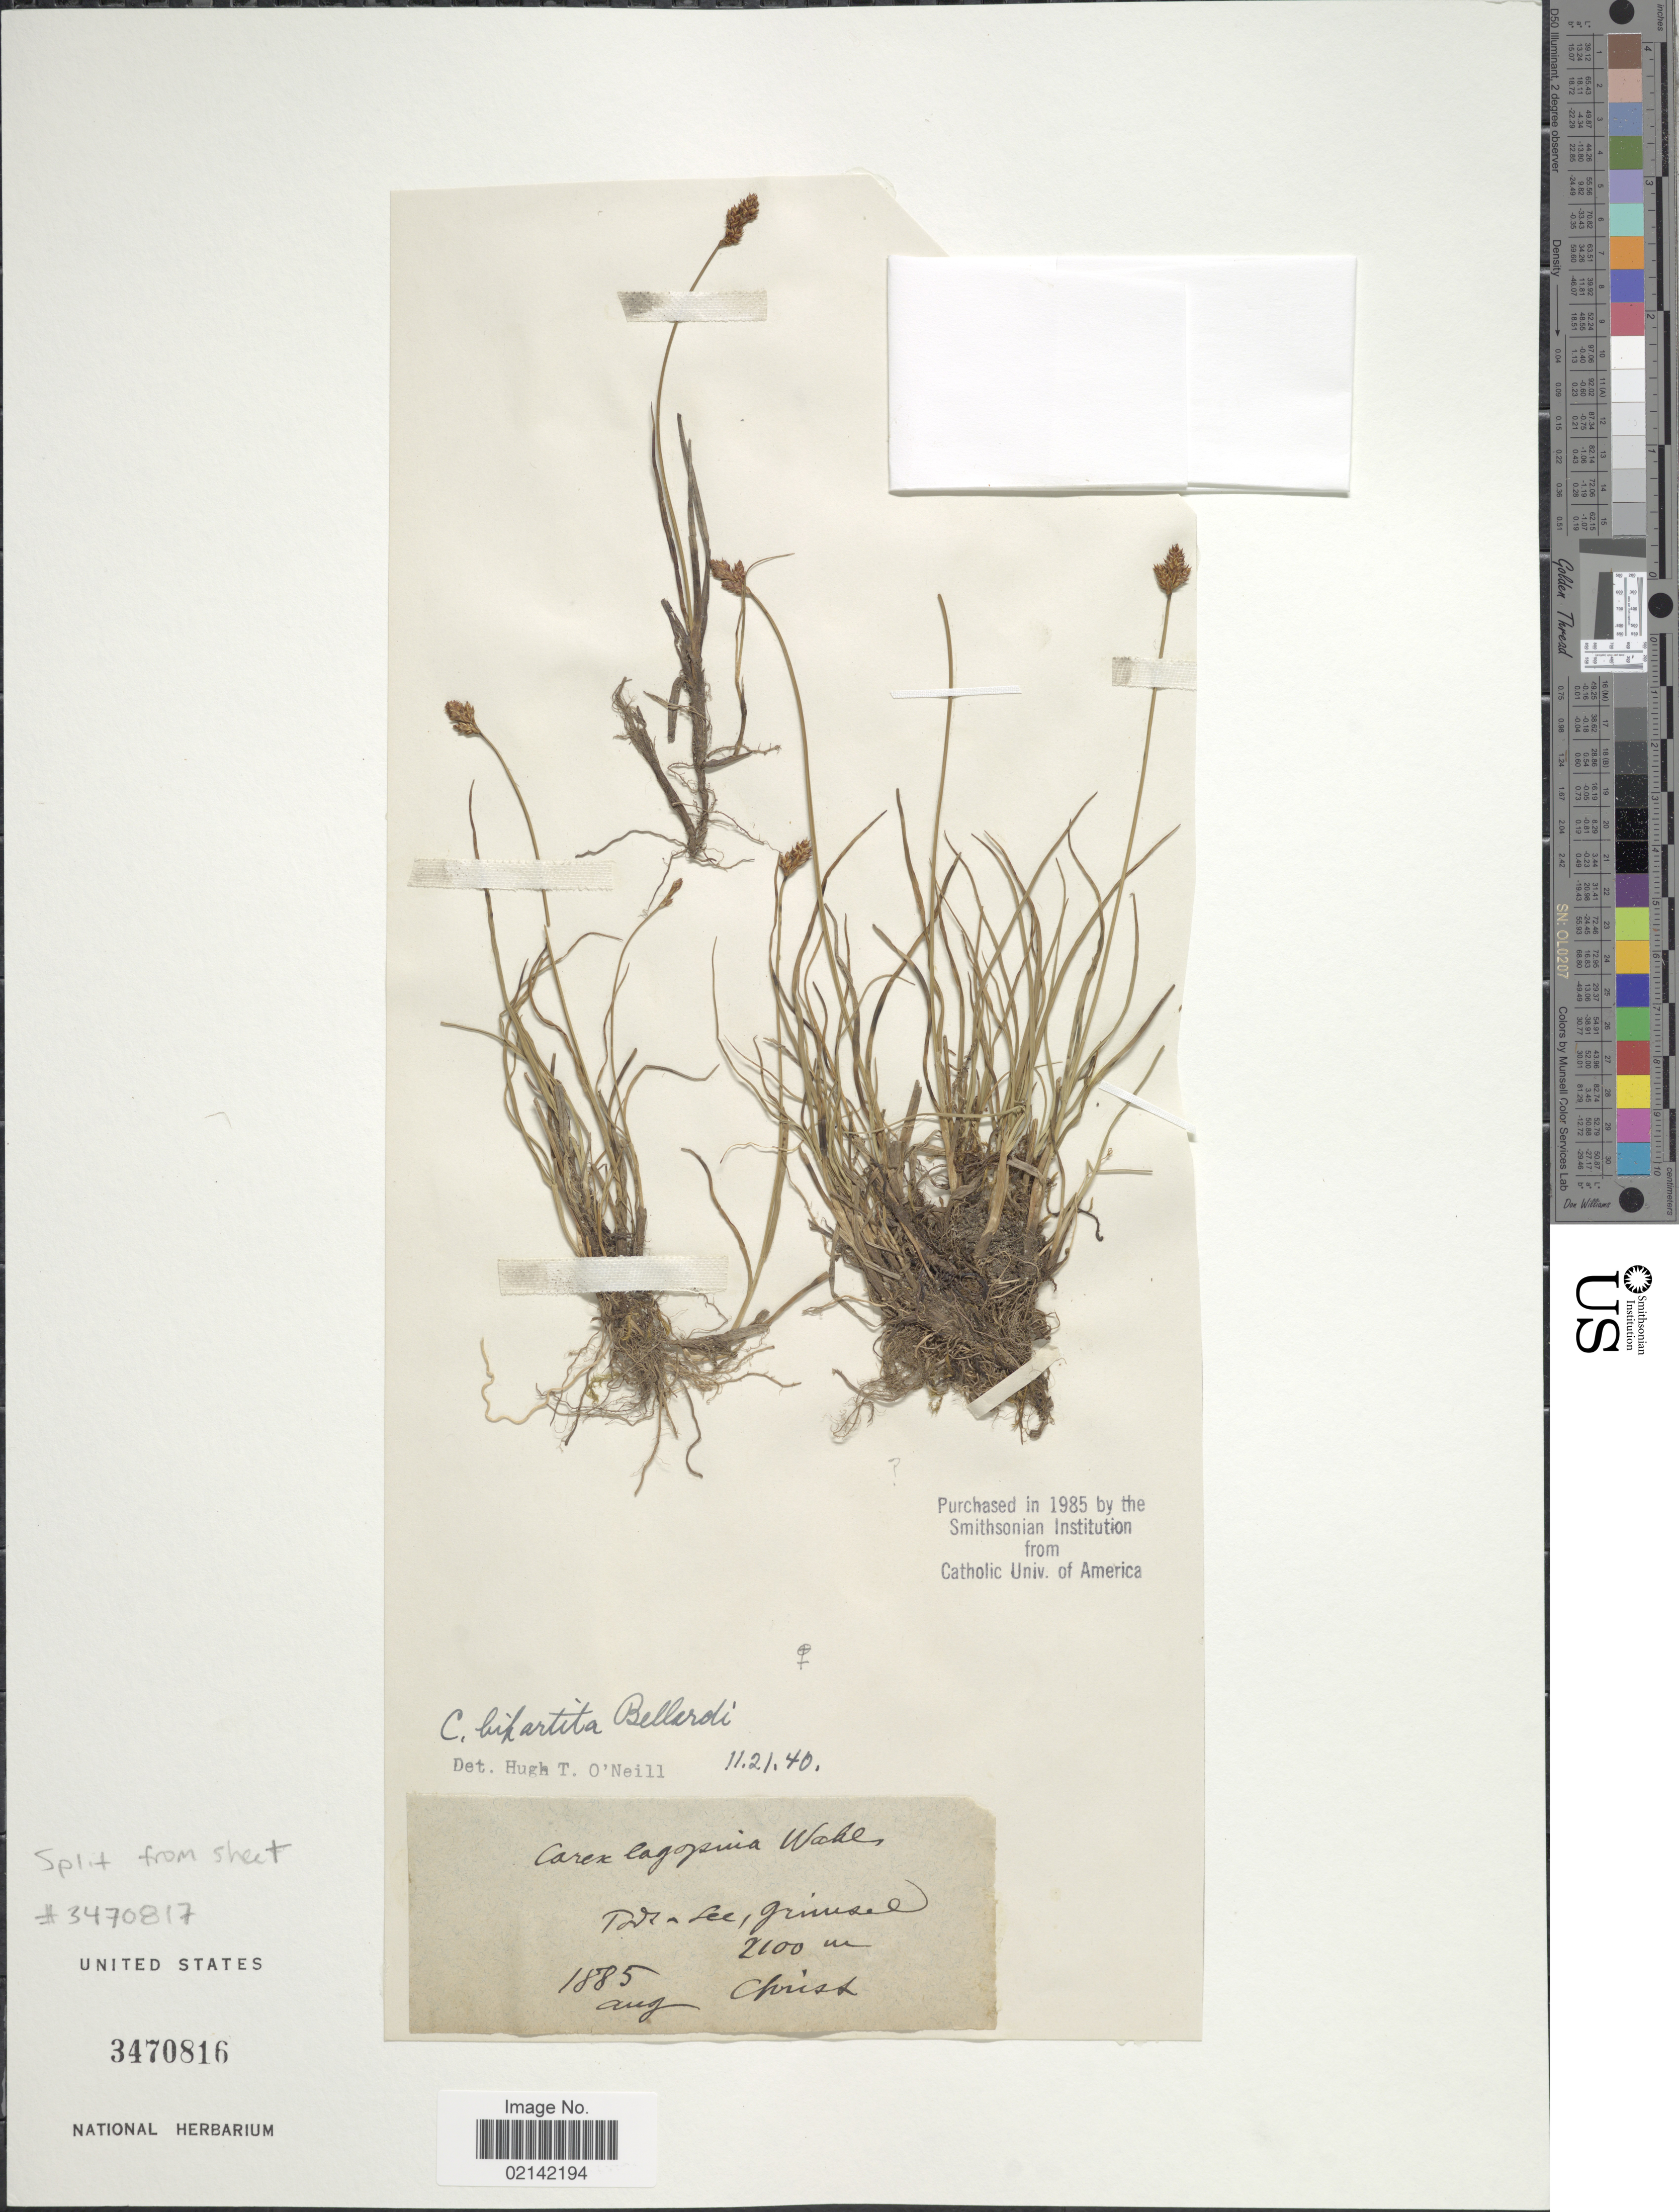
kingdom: Plantae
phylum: Tracheophyta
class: Liliopsida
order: Poales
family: Cyperaceae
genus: Carex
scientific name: Carex lachenalii subsp. lachenalii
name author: Schkuhr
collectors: Christ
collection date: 1885-08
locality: Todia Lee, grinusel [unsure placement]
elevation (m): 2100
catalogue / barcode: US 3470816